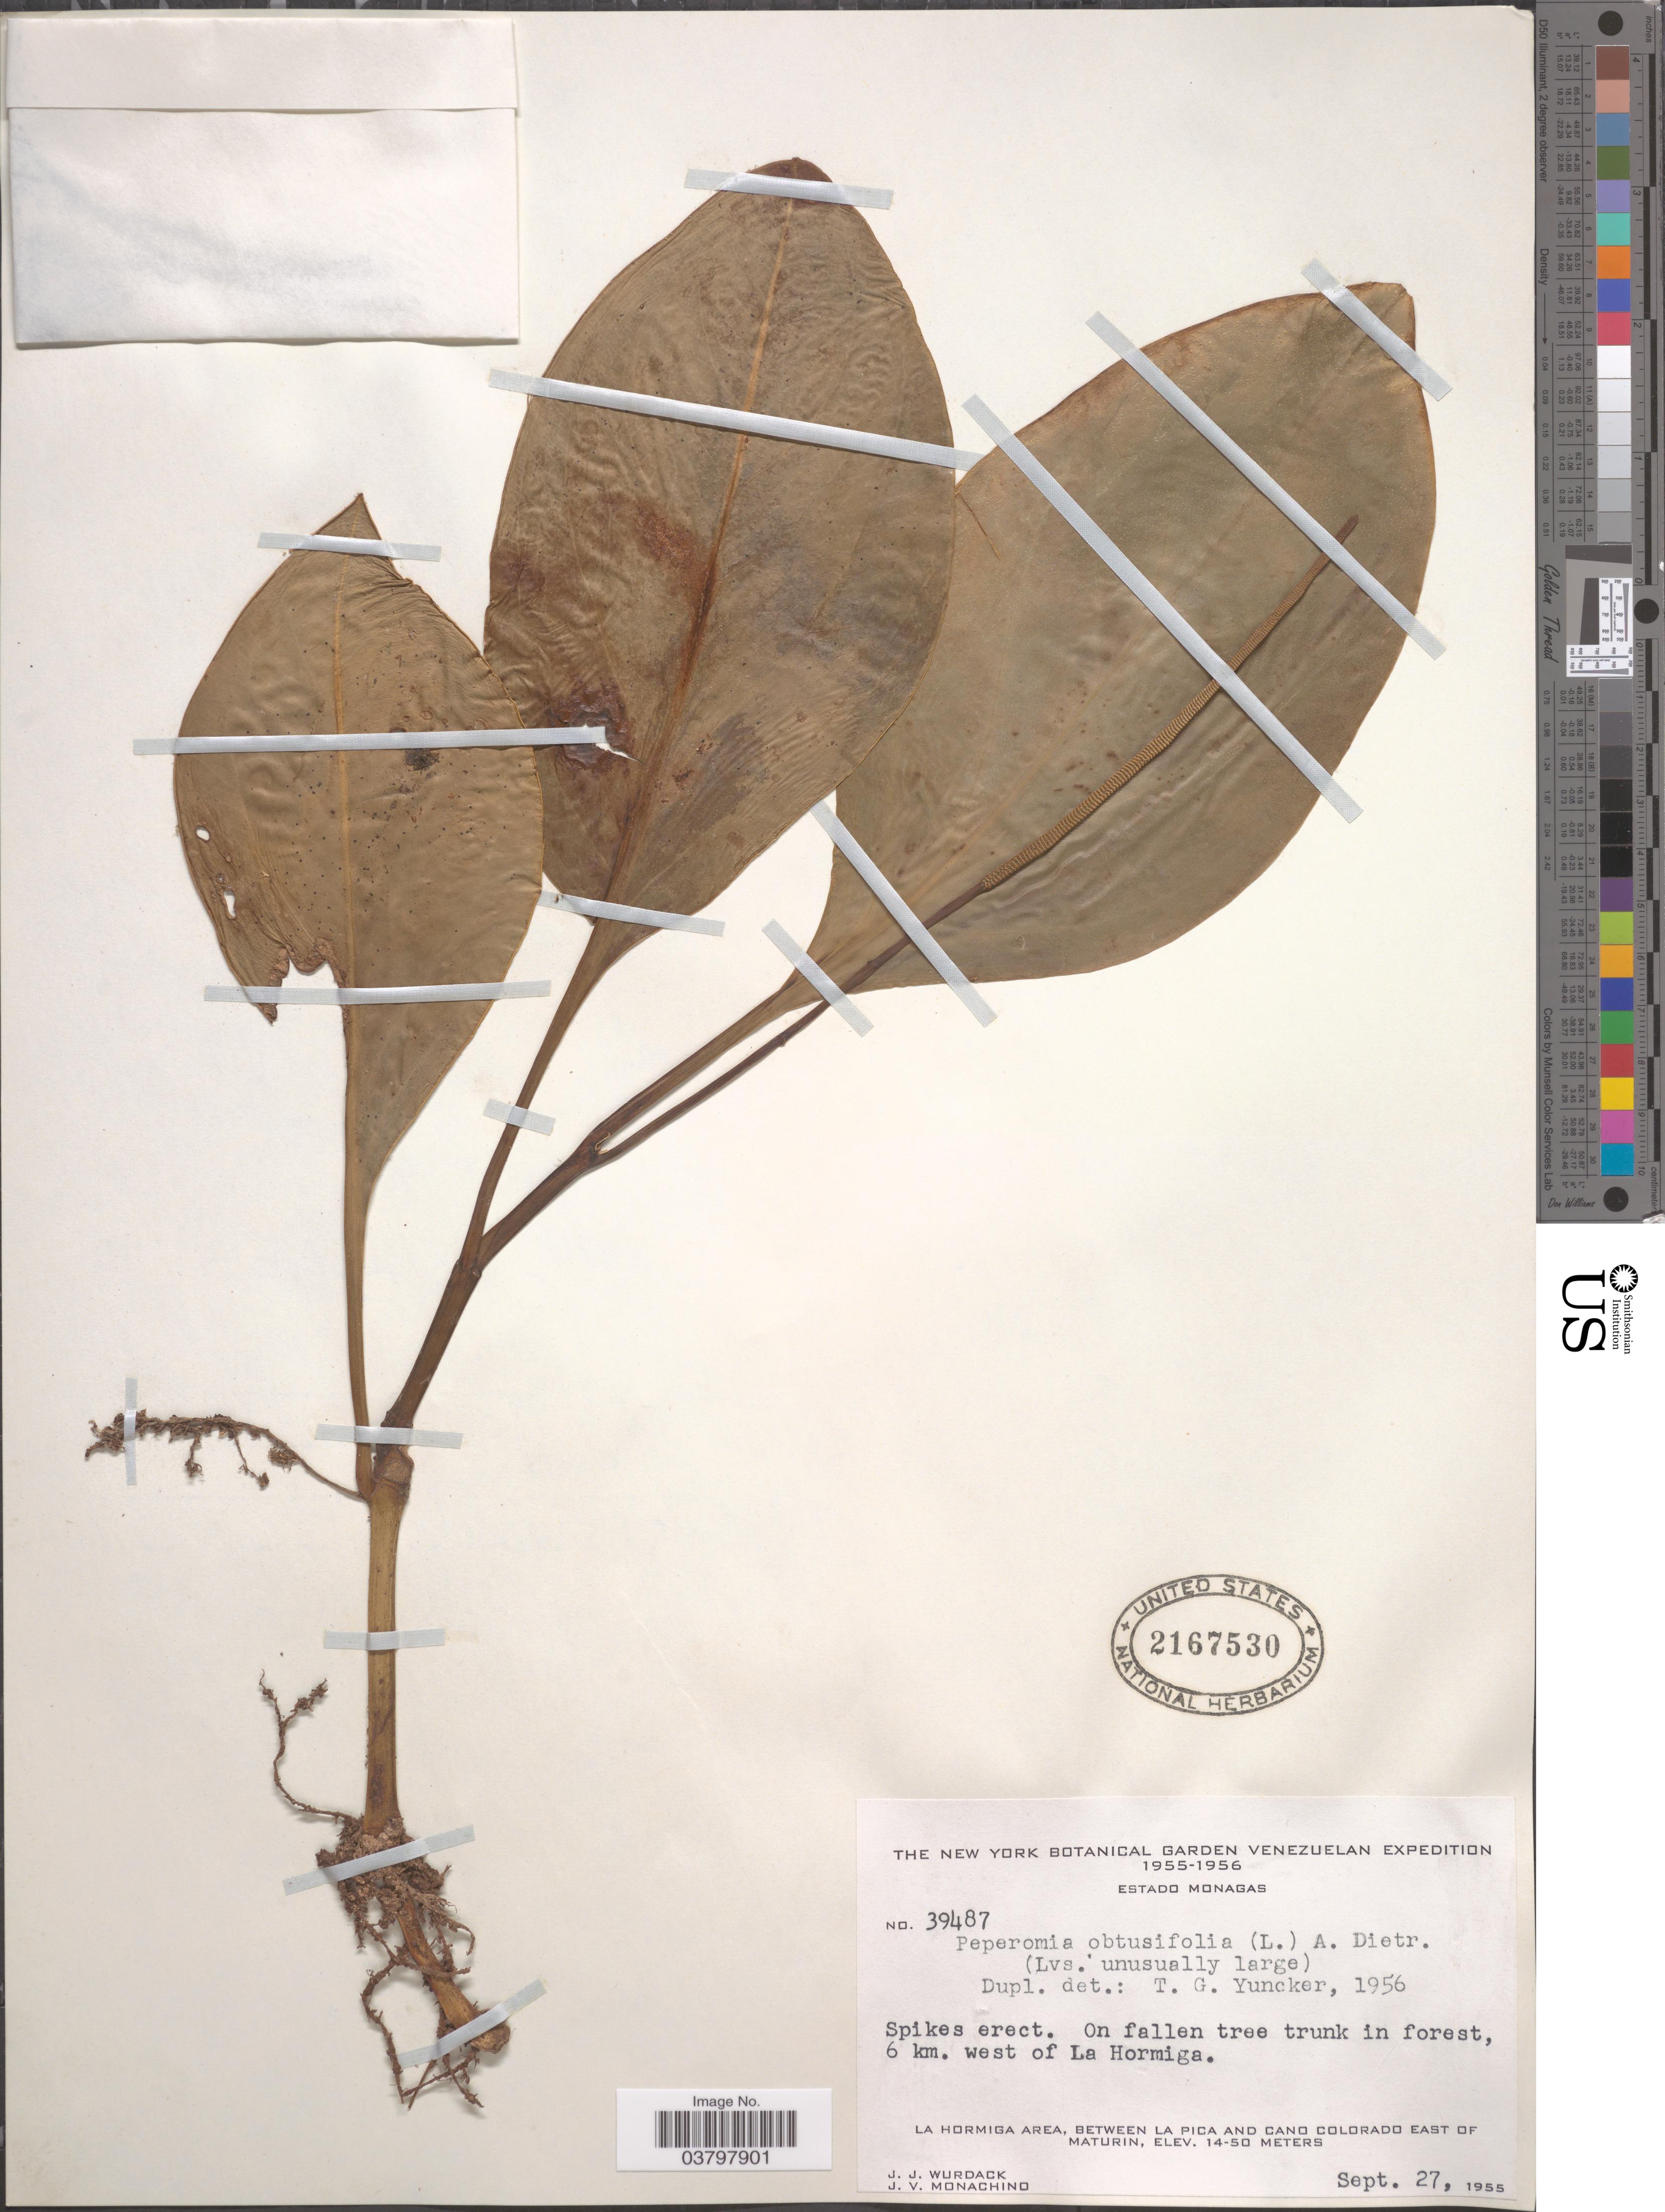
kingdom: Plantae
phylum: Tracheophyta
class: Magnoliopsida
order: Piperales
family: Piperaceae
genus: Peperomia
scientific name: Peperomia obtusifolia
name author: (L.) A. Dietr.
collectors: J. J. Wurdack & J. V. Monachino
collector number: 39487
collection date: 1955-09-27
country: Venezuela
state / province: Monagas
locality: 6 km. west of La Hormiga. La Hormiga area, between La Pica and Cano Colorado east of Maturin.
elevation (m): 14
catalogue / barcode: US 2167530